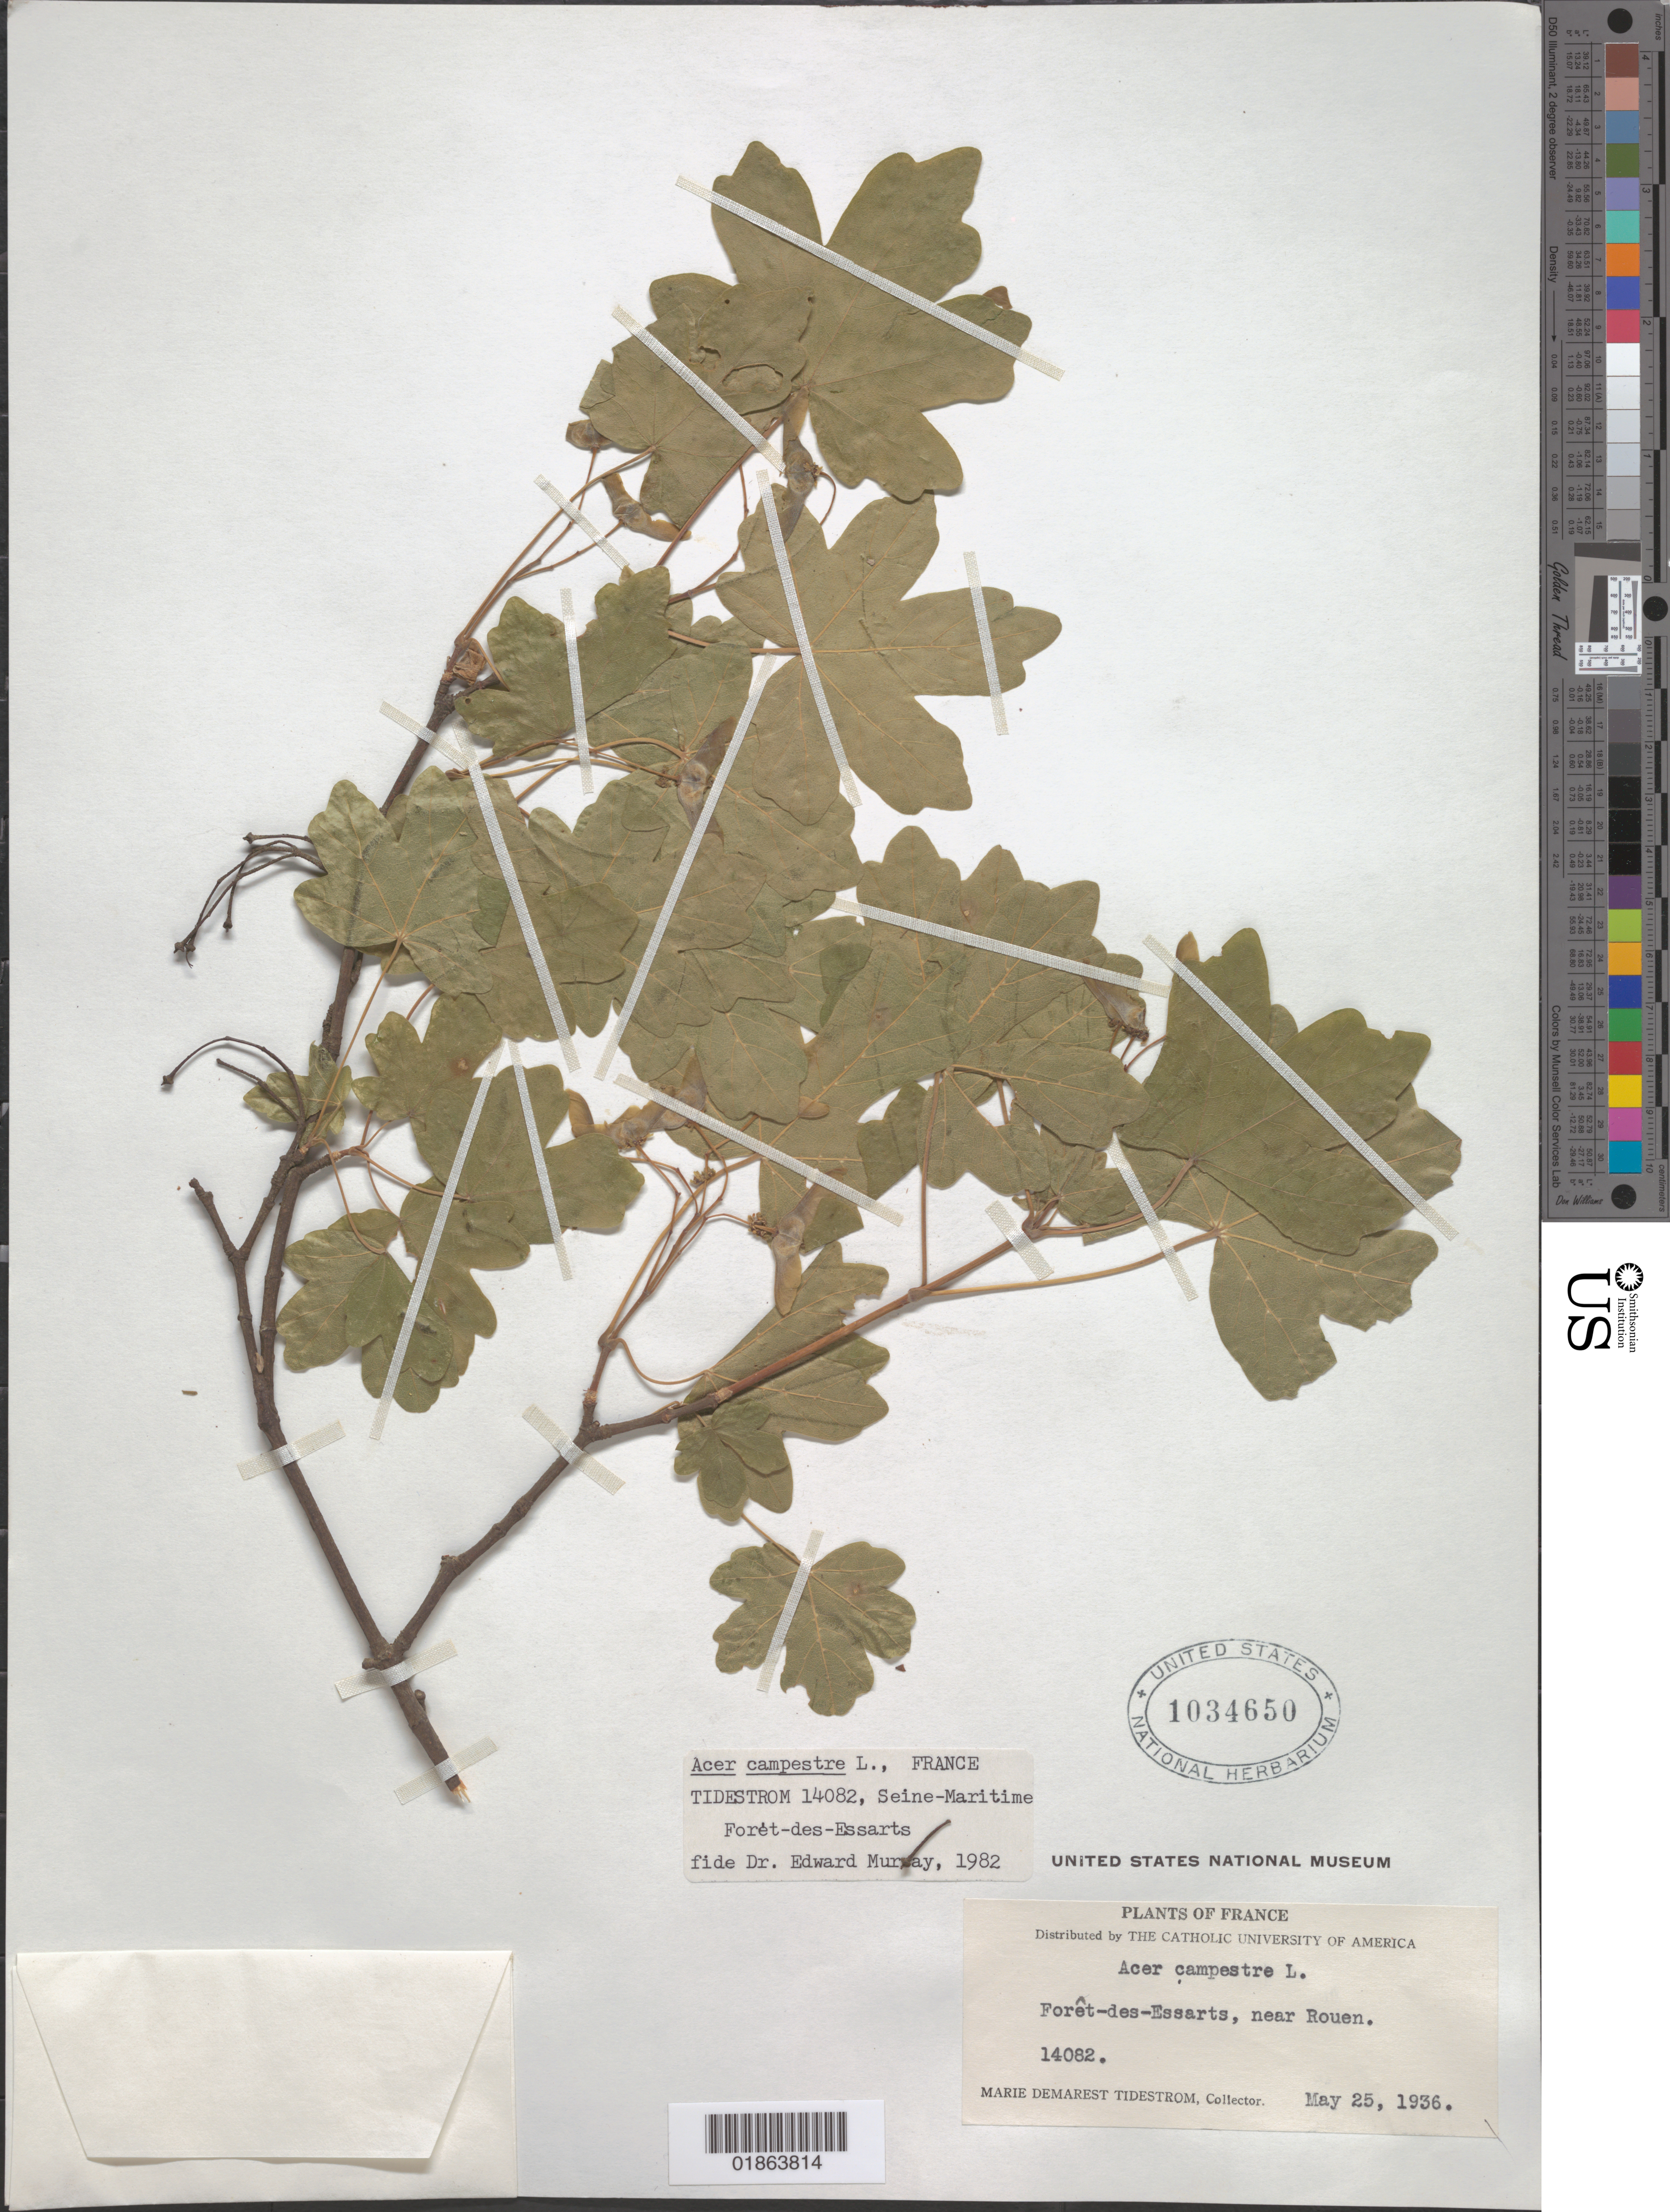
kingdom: Plantae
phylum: Tracheophyta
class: Magnoliopsida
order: Sapindales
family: Sapindaceae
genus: Acer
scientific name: Acer campestre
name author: L.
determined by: Murray, Edward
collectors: M. Tidestrom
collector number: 14082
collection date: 1936-05-25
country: France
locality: Forêt-des-Essarts, near Rouen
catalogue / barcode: US 1034650